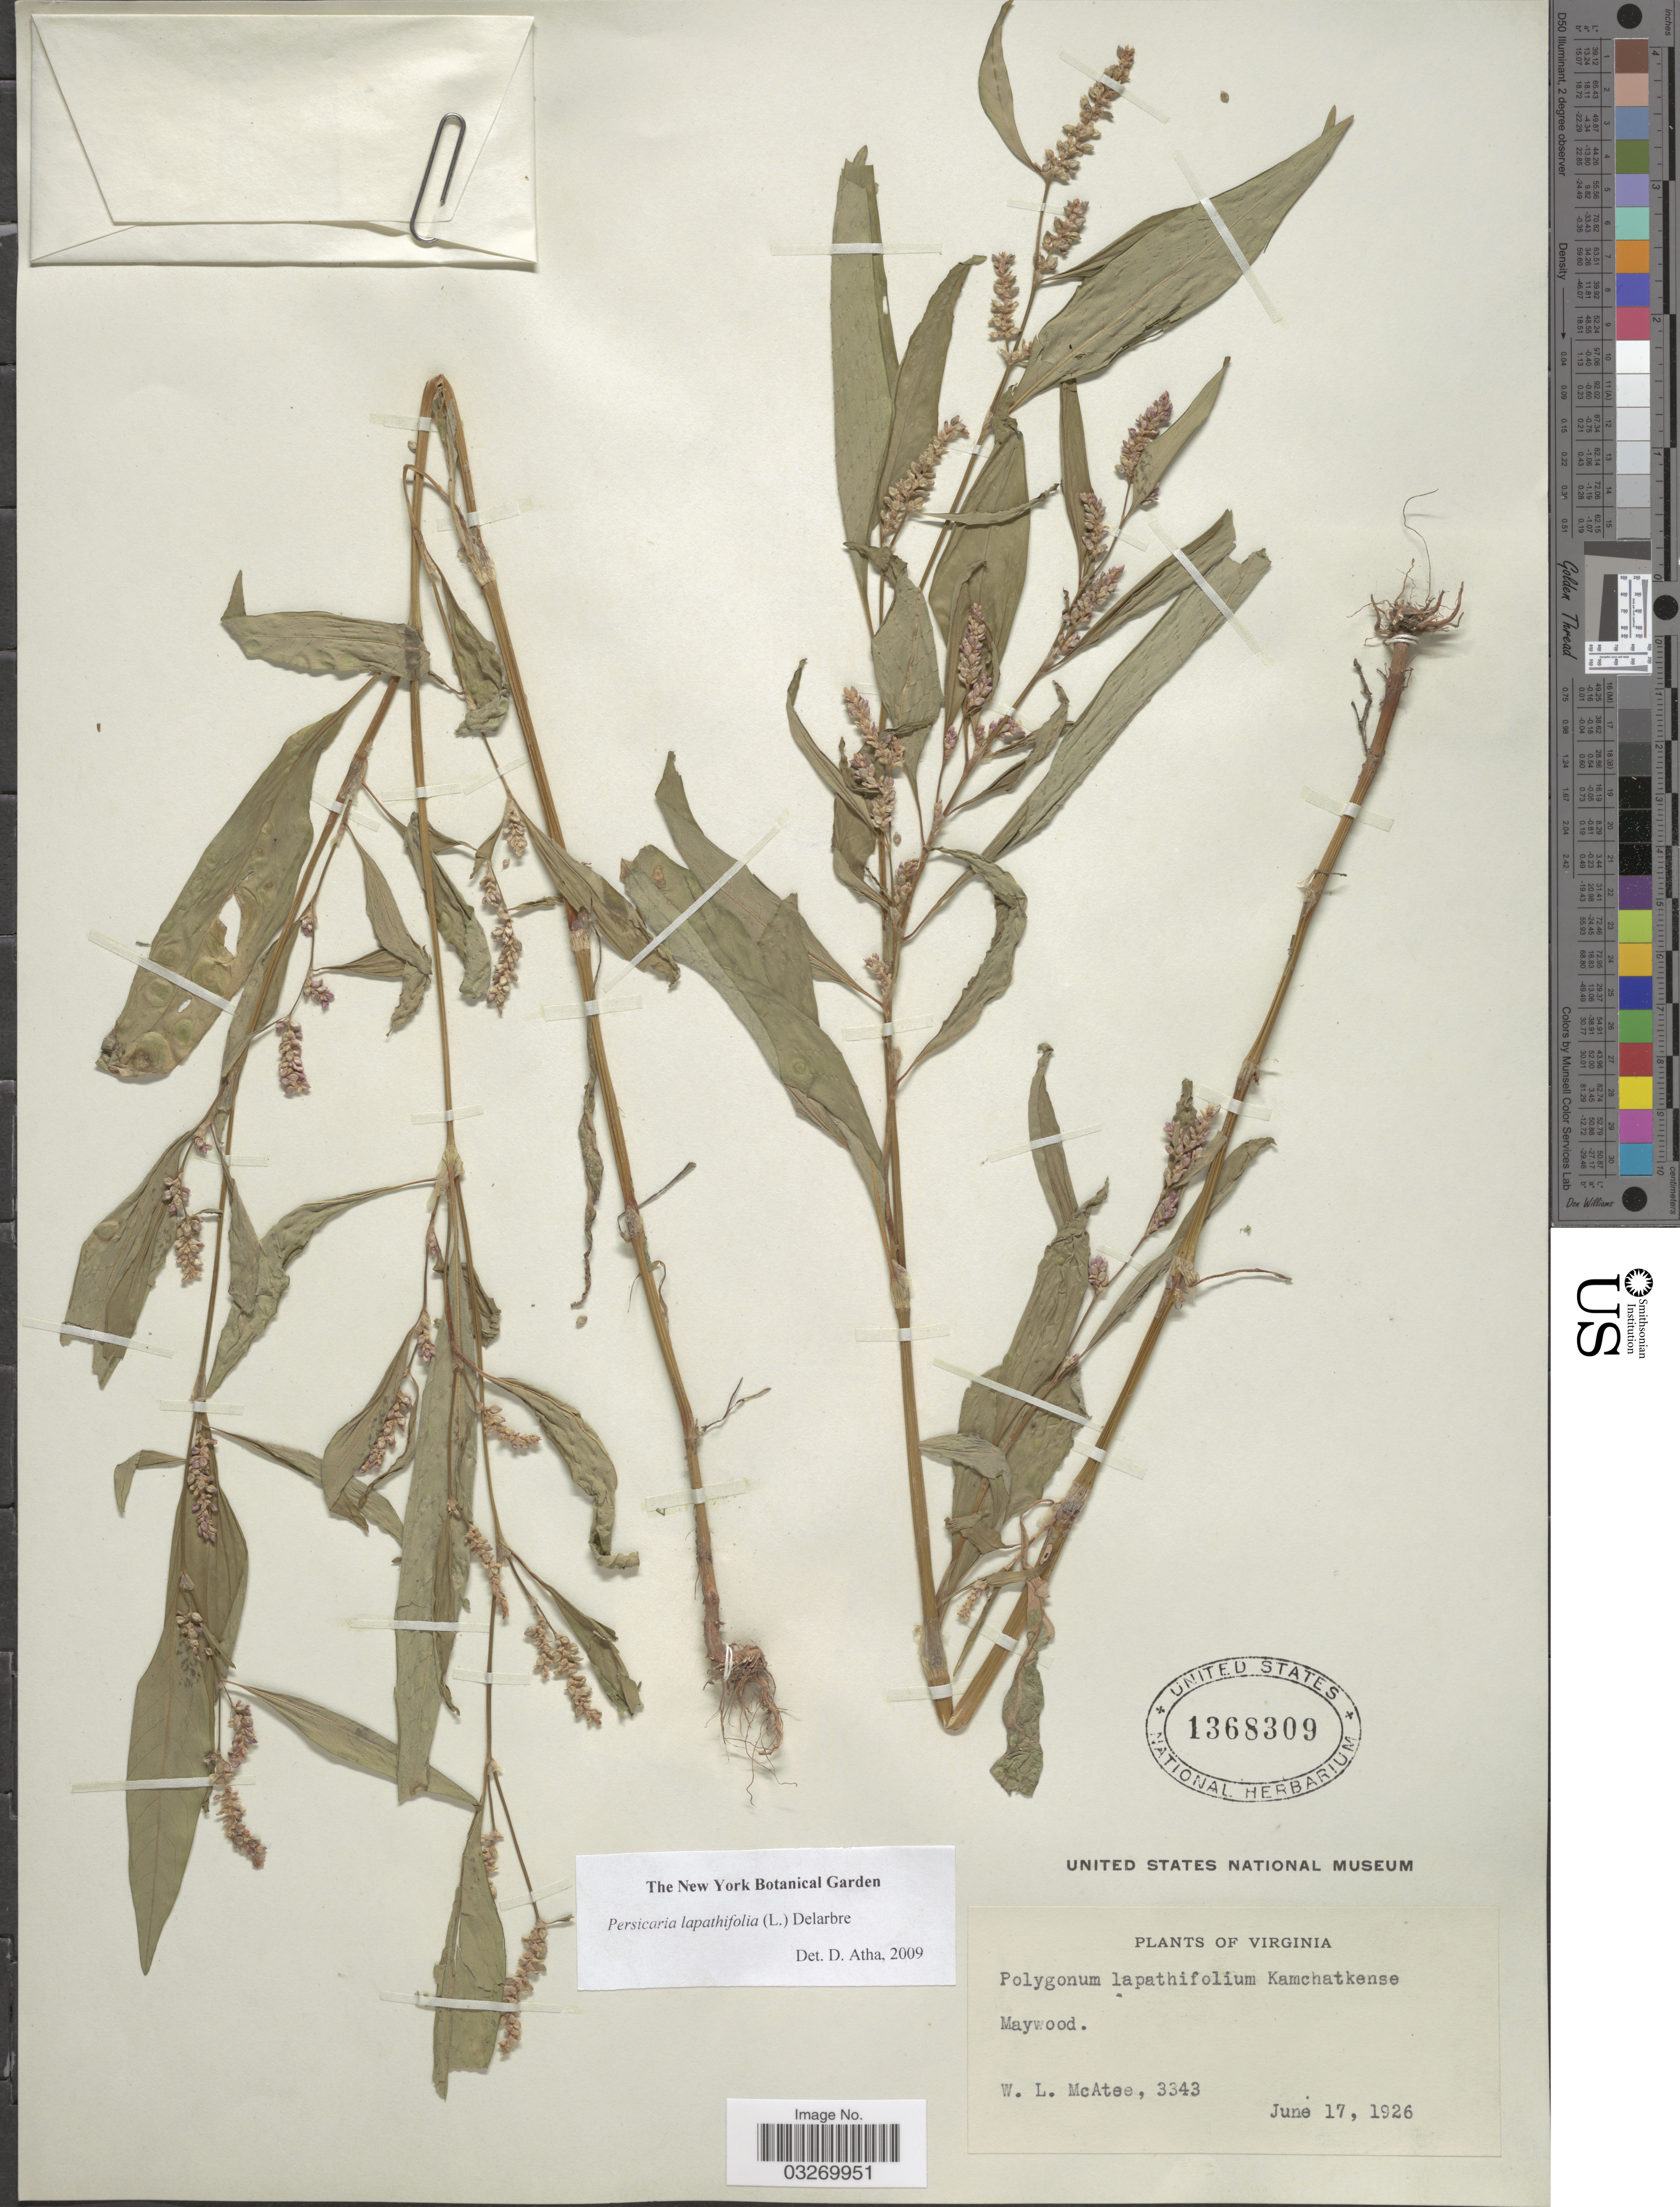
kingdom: Plantae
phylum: Tracheophyta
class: Magnoliopsida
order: Caryophyllales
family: Polygonaceae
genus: Polygonum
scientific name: Polygonum lapathifolium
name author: L.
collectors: W. McAtee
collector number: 3343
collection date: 1926-06-17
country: United States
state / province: Virginia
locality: Maywood.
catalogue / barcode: US 1368309